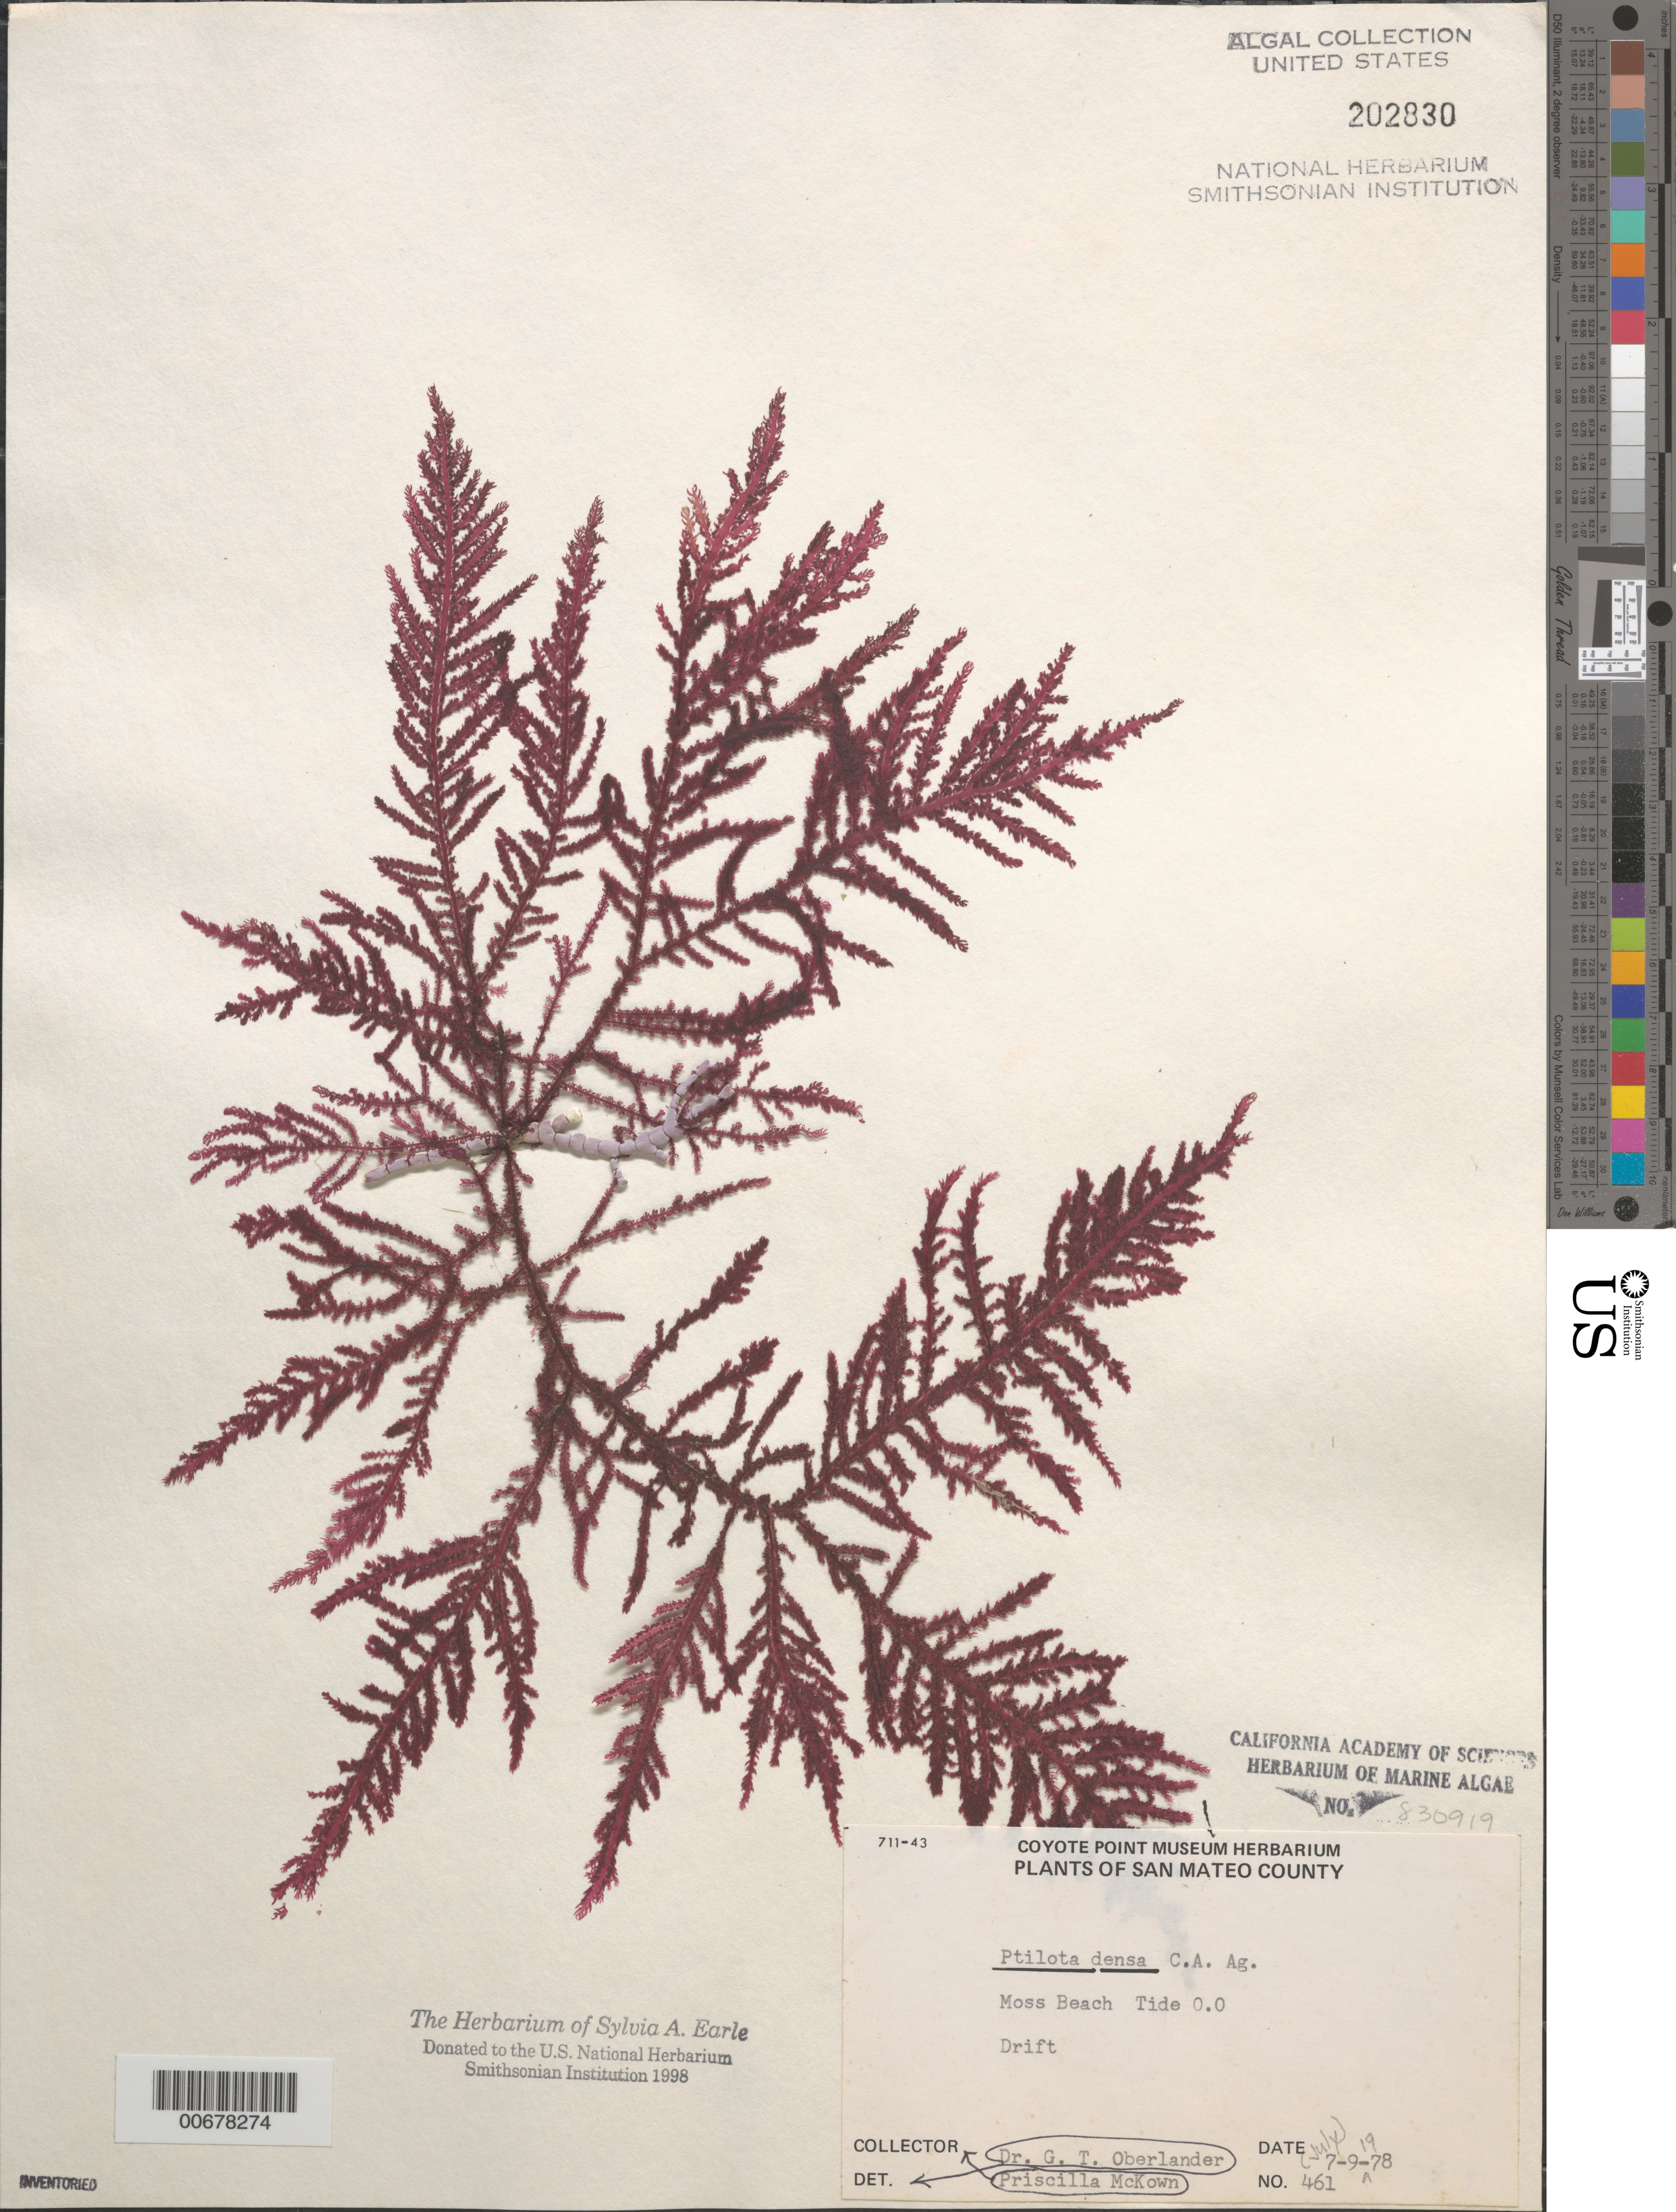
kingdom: Plantae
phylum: Rhodophyta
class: Florideophyceae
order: Ceramiales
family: Wrangeliaceae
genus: Ptilota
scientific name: Ptilota densa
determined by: Oberlander, G. T.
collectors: P. McKown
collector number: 461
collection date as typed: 09 Jul 1978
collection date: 1978-07-09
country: United States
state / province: California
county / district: San Mateo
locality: Moss Beach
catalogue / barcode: US 202830